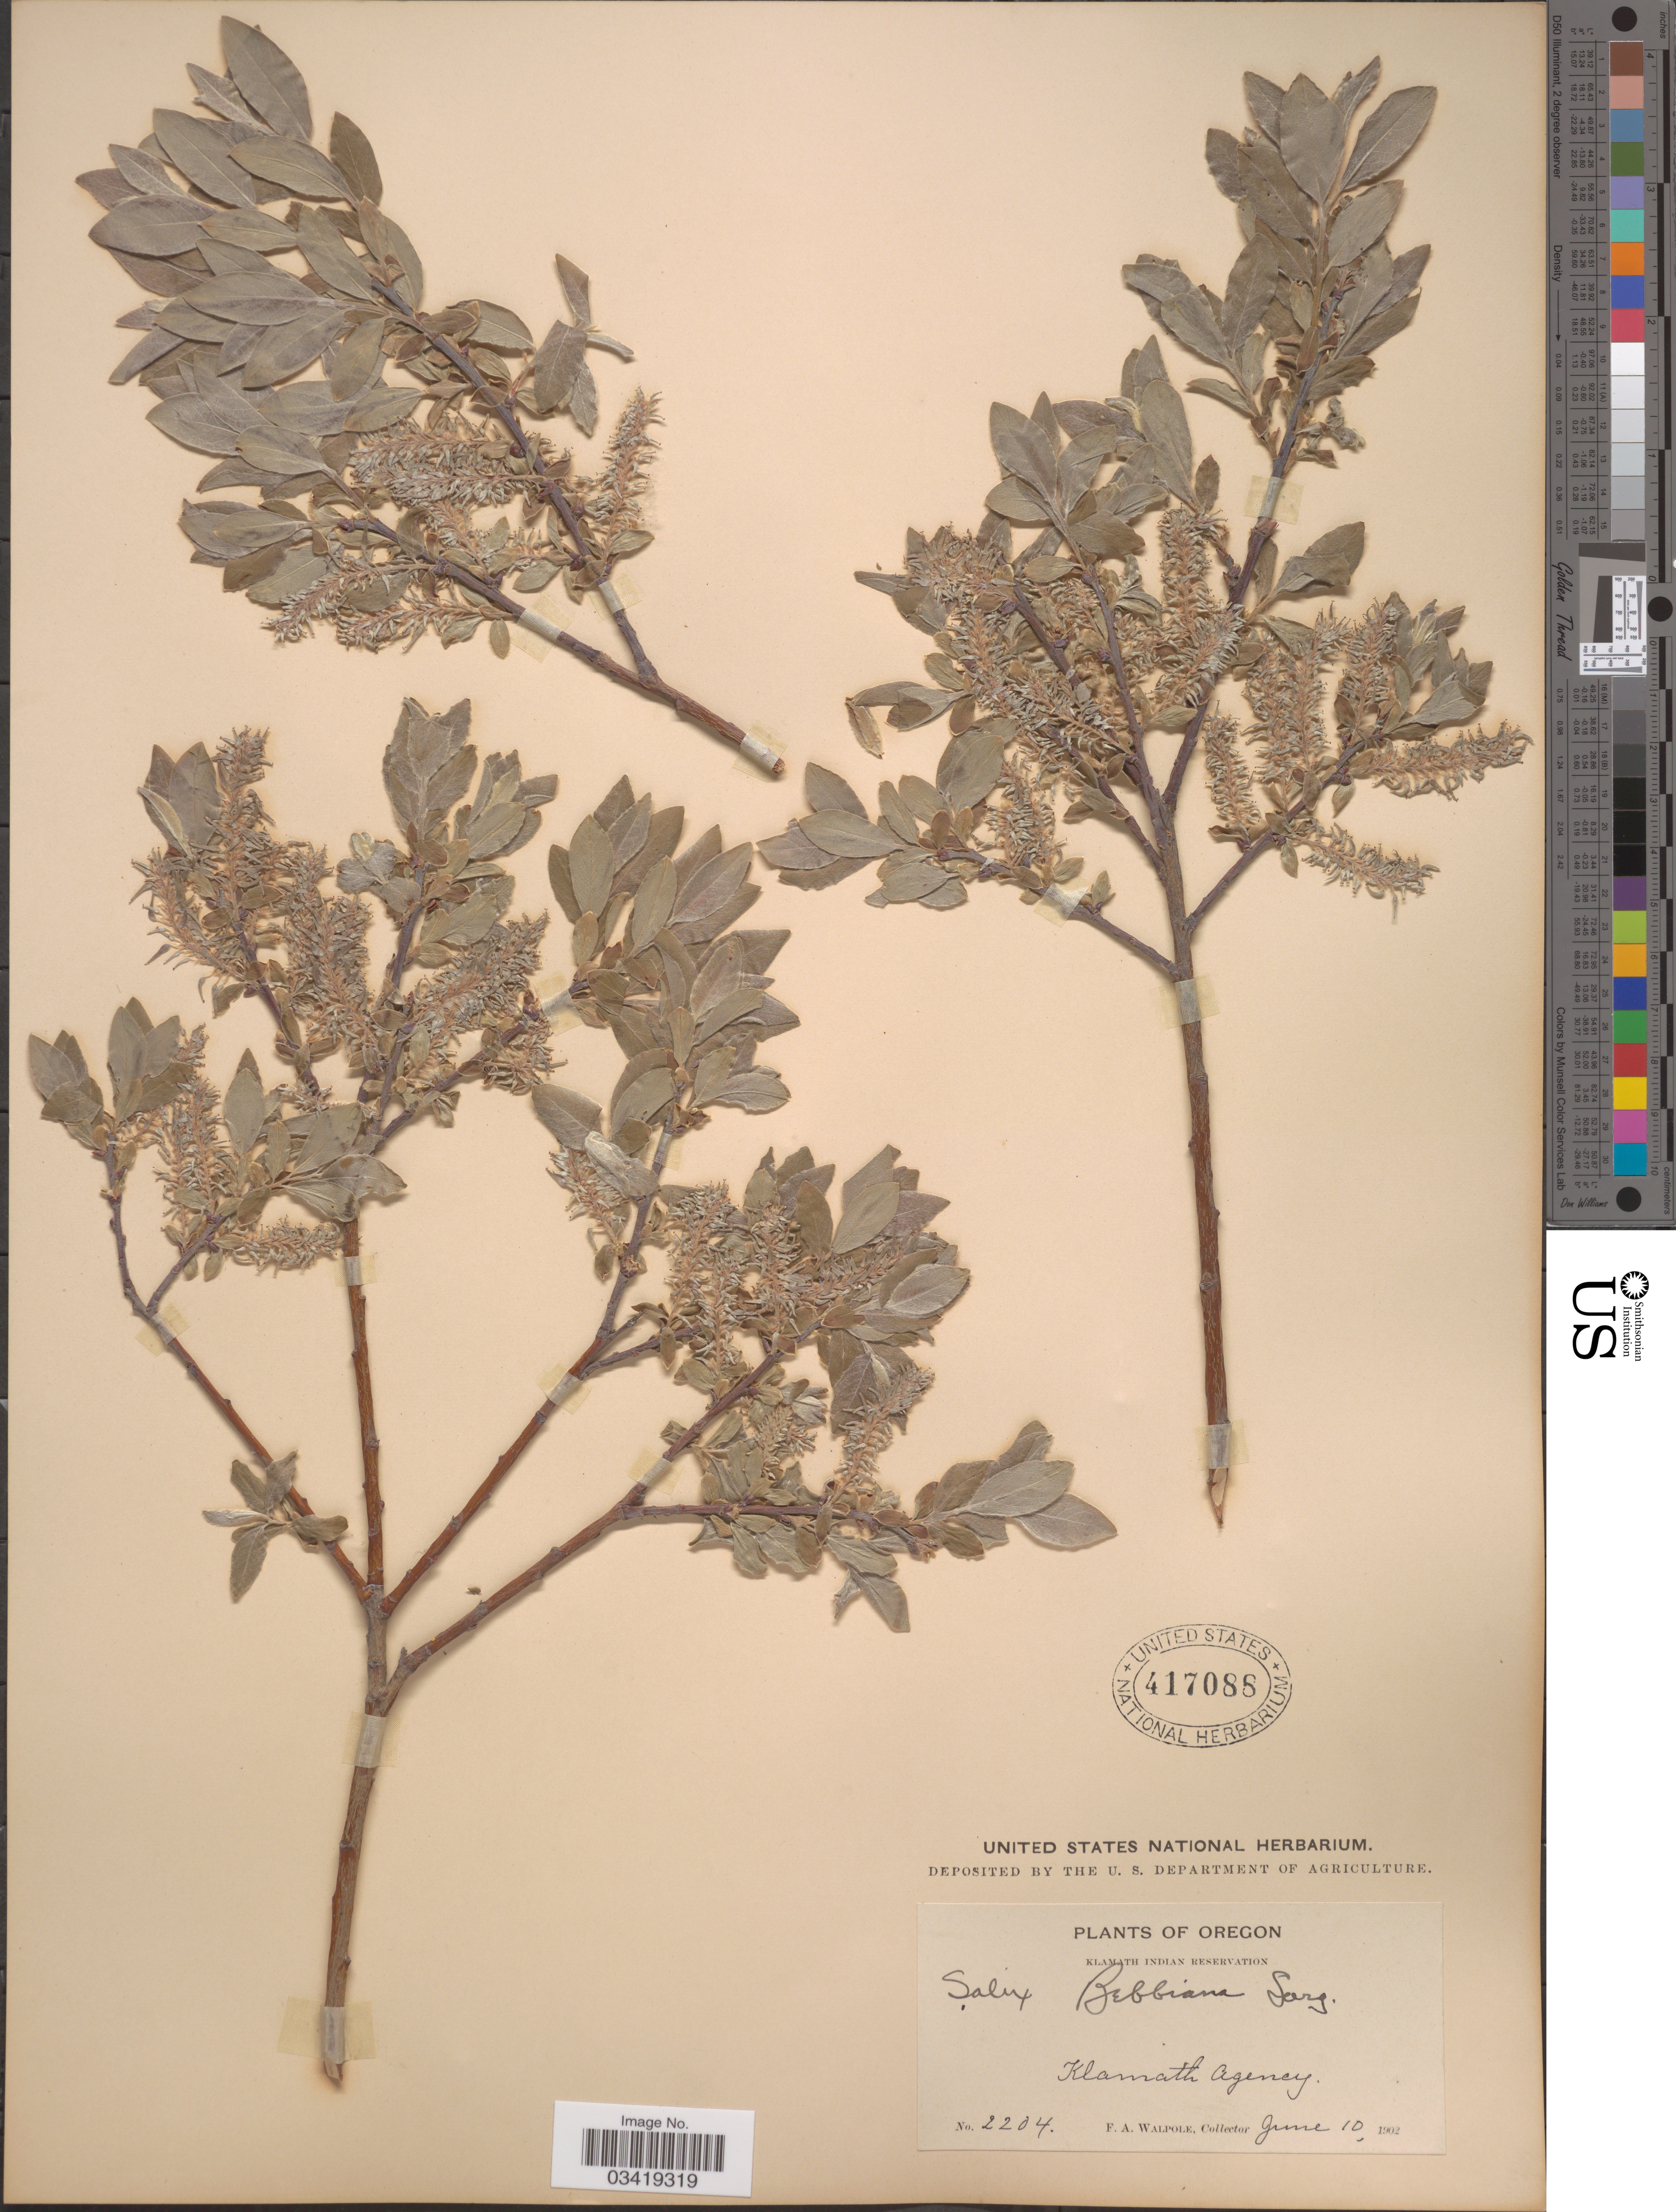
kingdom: Plantae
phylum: Tracheophyta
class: Magnoliopsida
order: Malpighiales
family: Salicaceae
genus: Salix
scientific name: Salix bebbiana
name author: Sarg.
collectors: F. Walpole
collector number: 2204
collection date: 1902-06-10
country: United States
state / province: Oregon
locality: Klamath Indian Reservation. Klamath Agency.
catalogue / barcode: US 417088